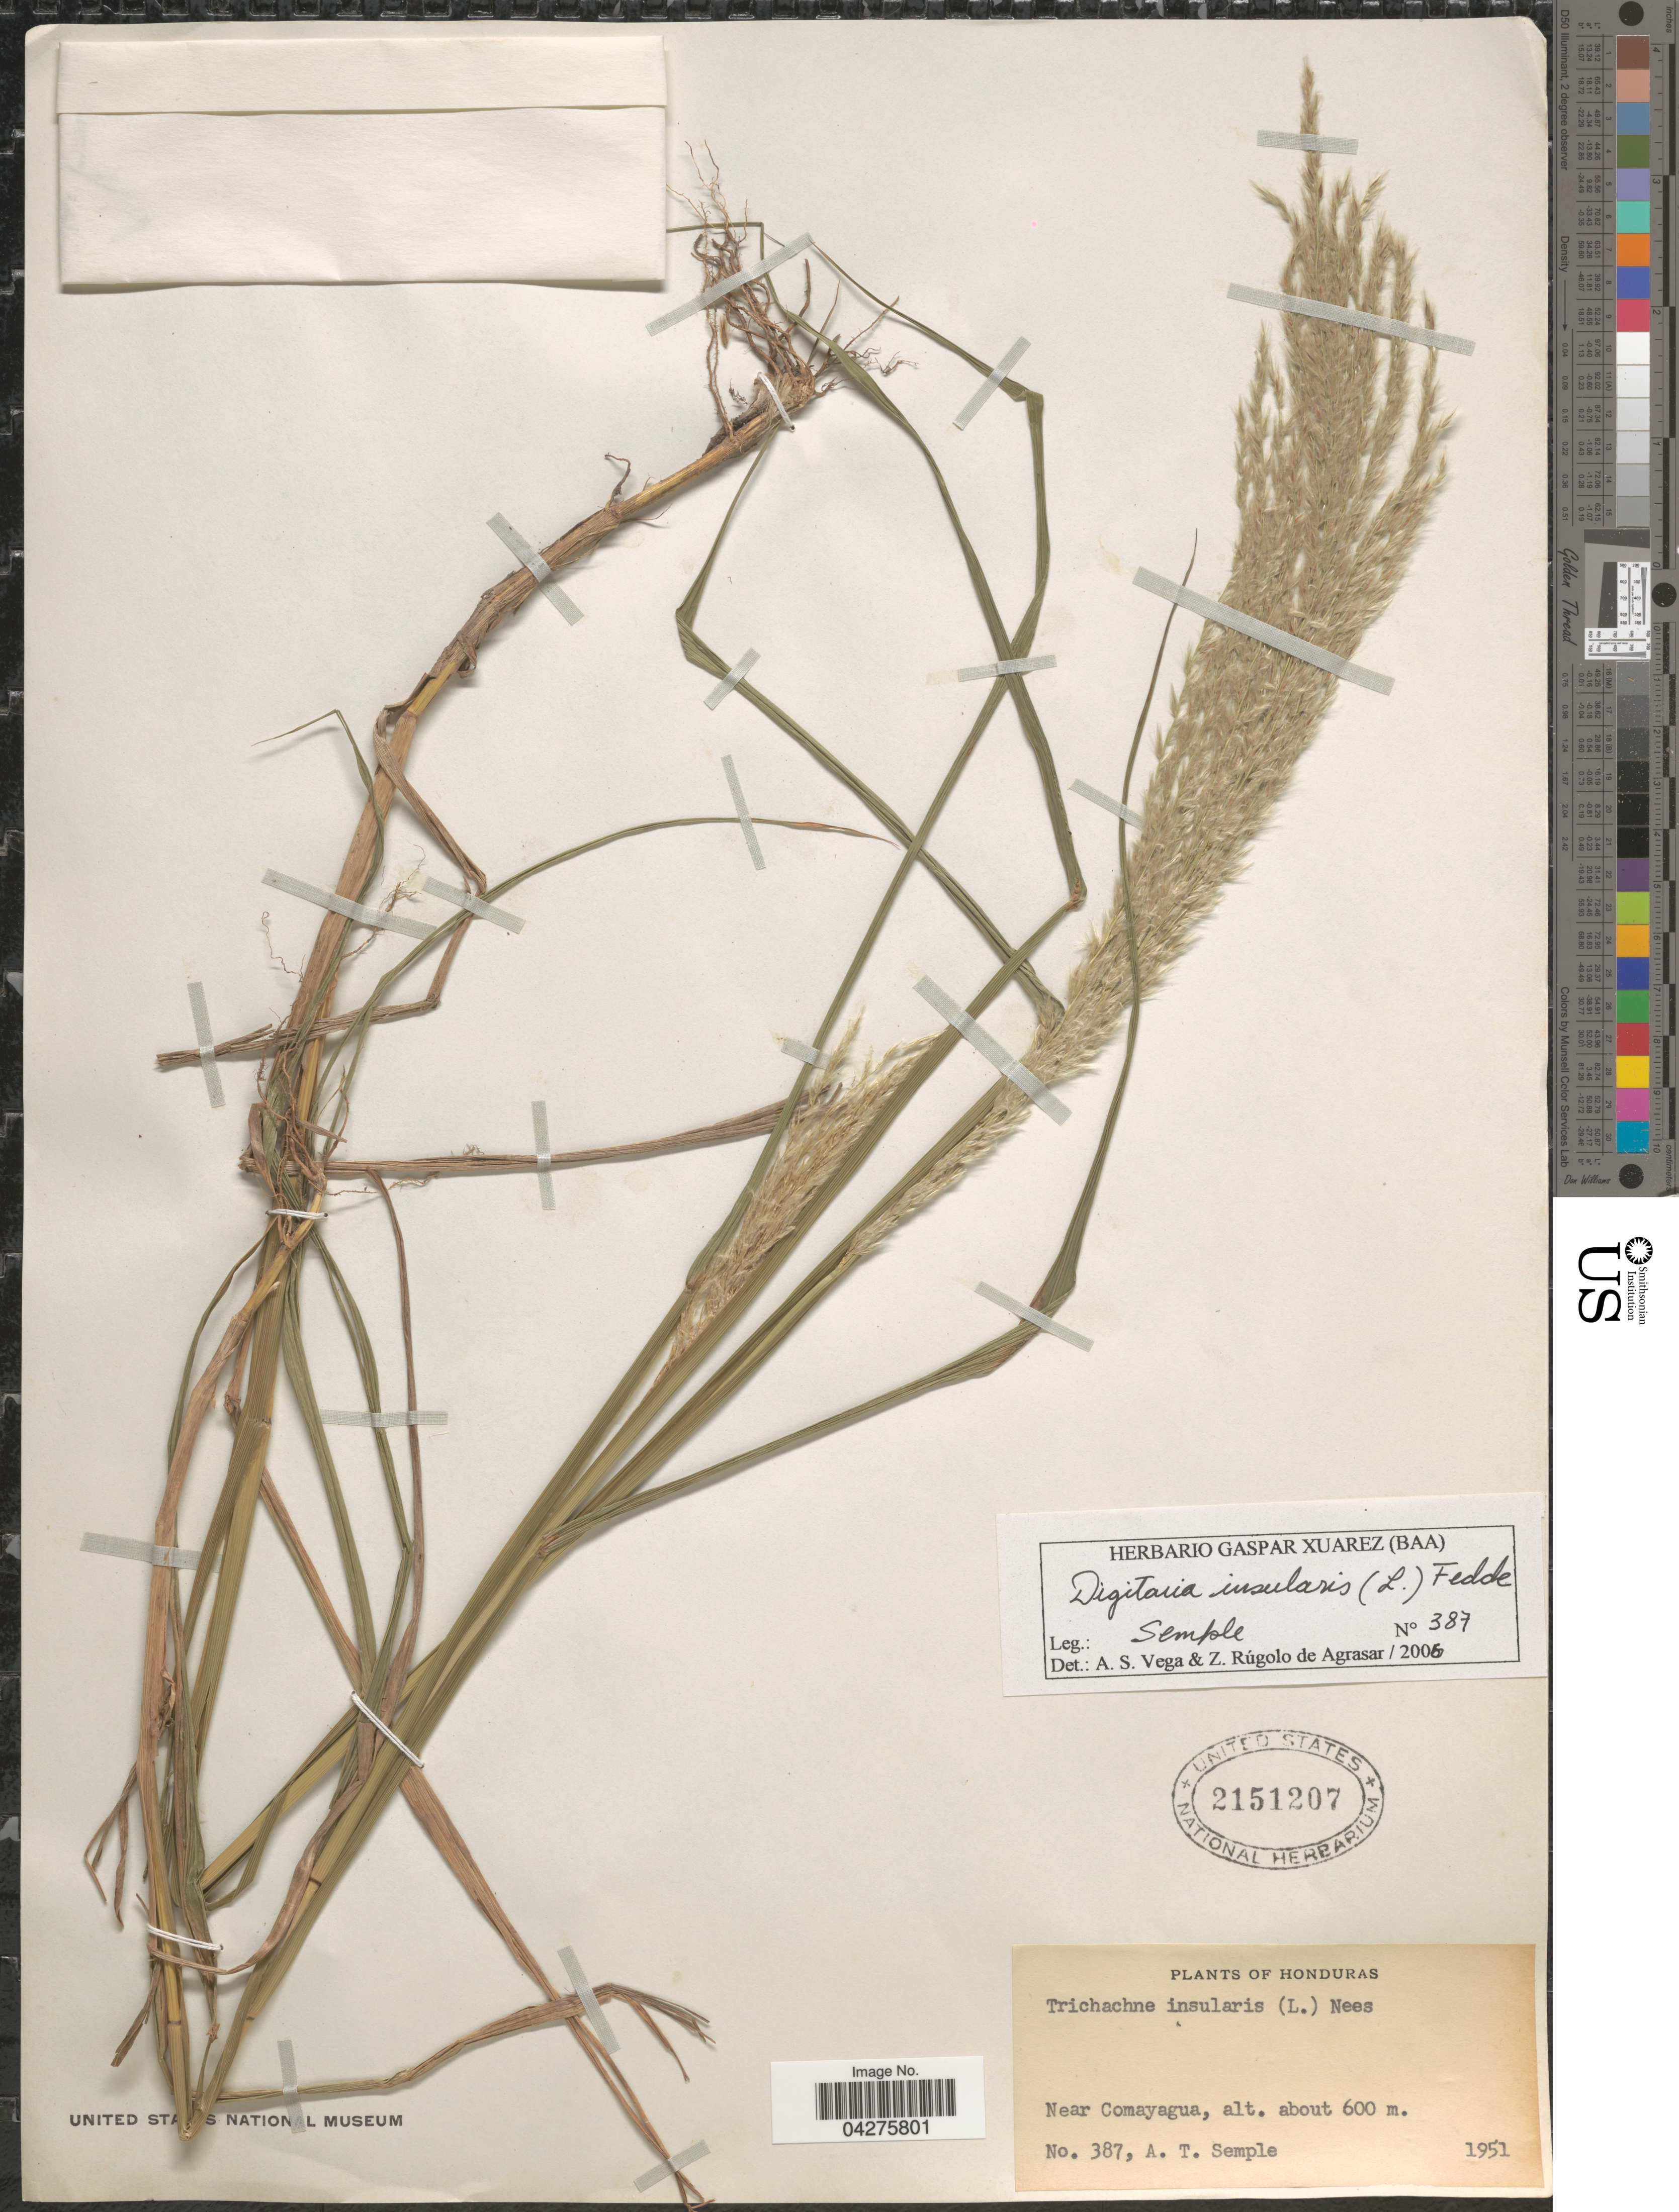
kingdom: Plantae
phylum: Tracheophyta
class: Liliopsida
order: Poales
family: Poaceae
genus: Digitaria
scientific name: Digitaria insularis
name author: (L.) Fedde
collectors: A. Semple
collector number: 387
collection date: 1951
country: Honduras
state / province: Comayagua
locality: Near Comayagua.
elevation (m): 600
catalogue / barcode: US 2151207